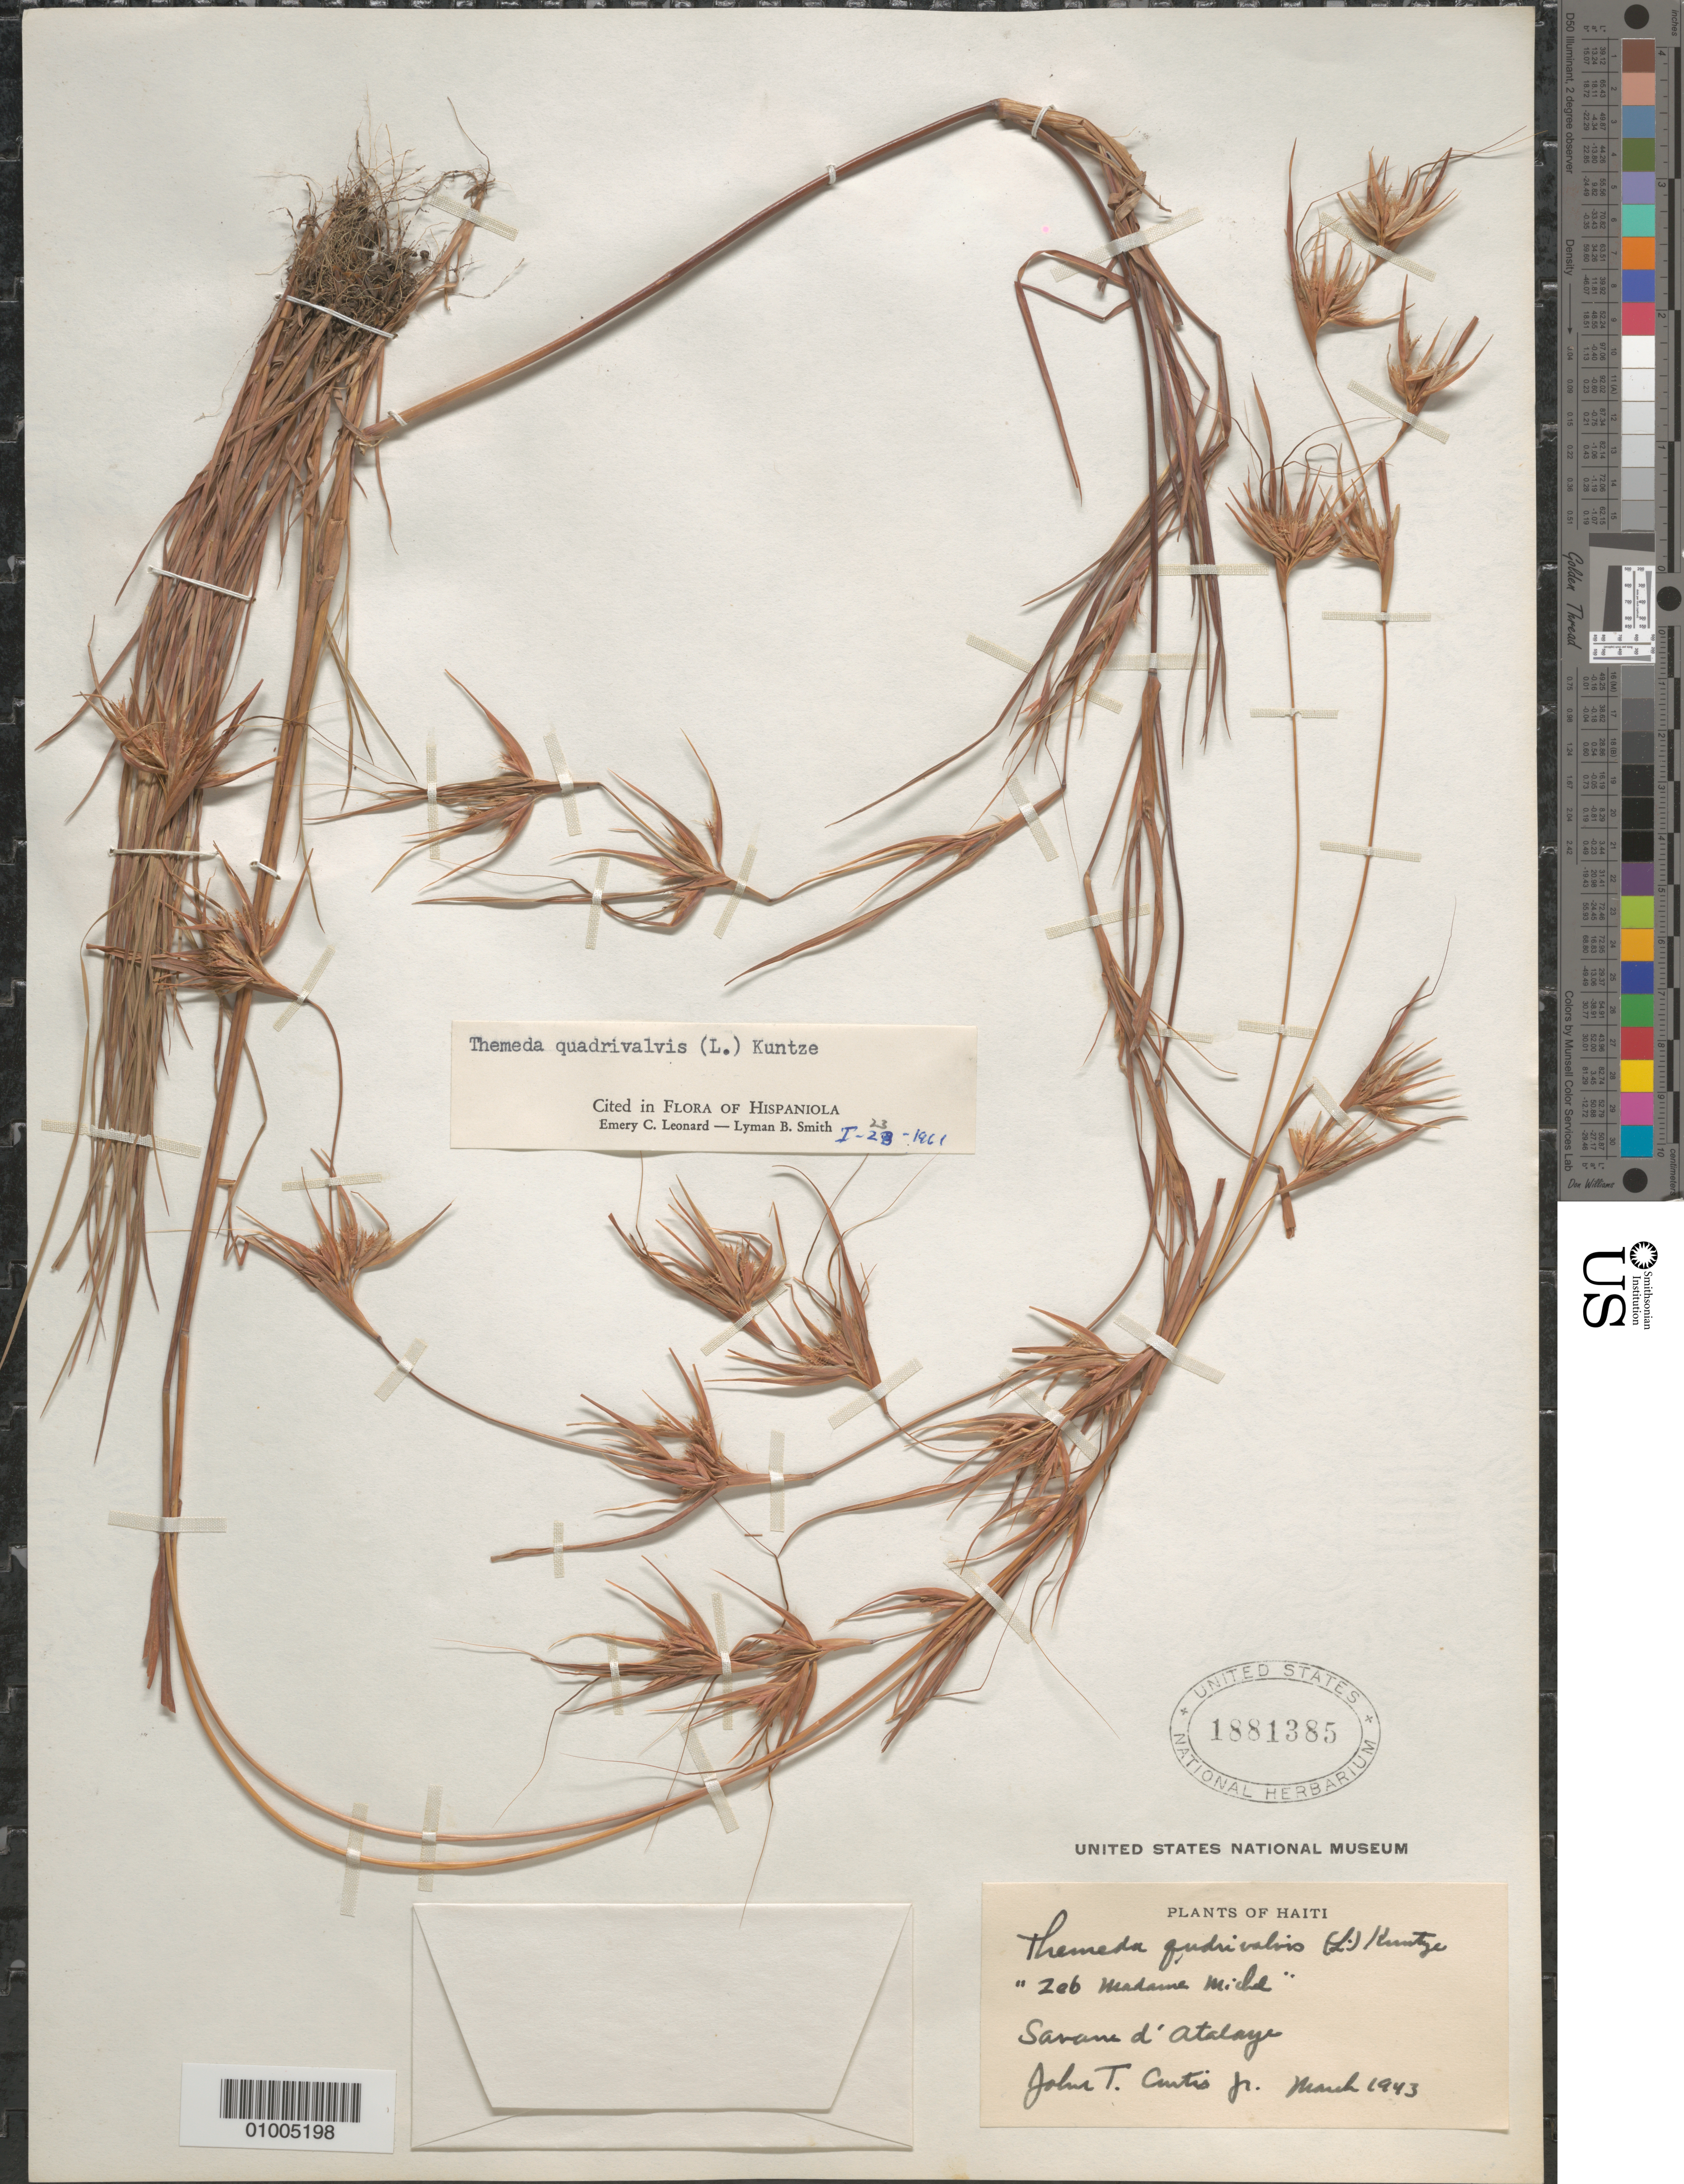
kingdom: Plantae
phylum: Tracheophyta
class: Liliopsida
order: Poales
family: Poaceae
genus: Themeda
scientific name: Themeda quadrivalvis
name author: (L.) Kuntze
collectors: J. Curtis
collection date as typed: Mar 1943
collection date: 1943-03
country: Haiti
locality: Savane d'Atalaye.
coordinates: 0 N, 0 E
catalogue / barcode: US 1881385